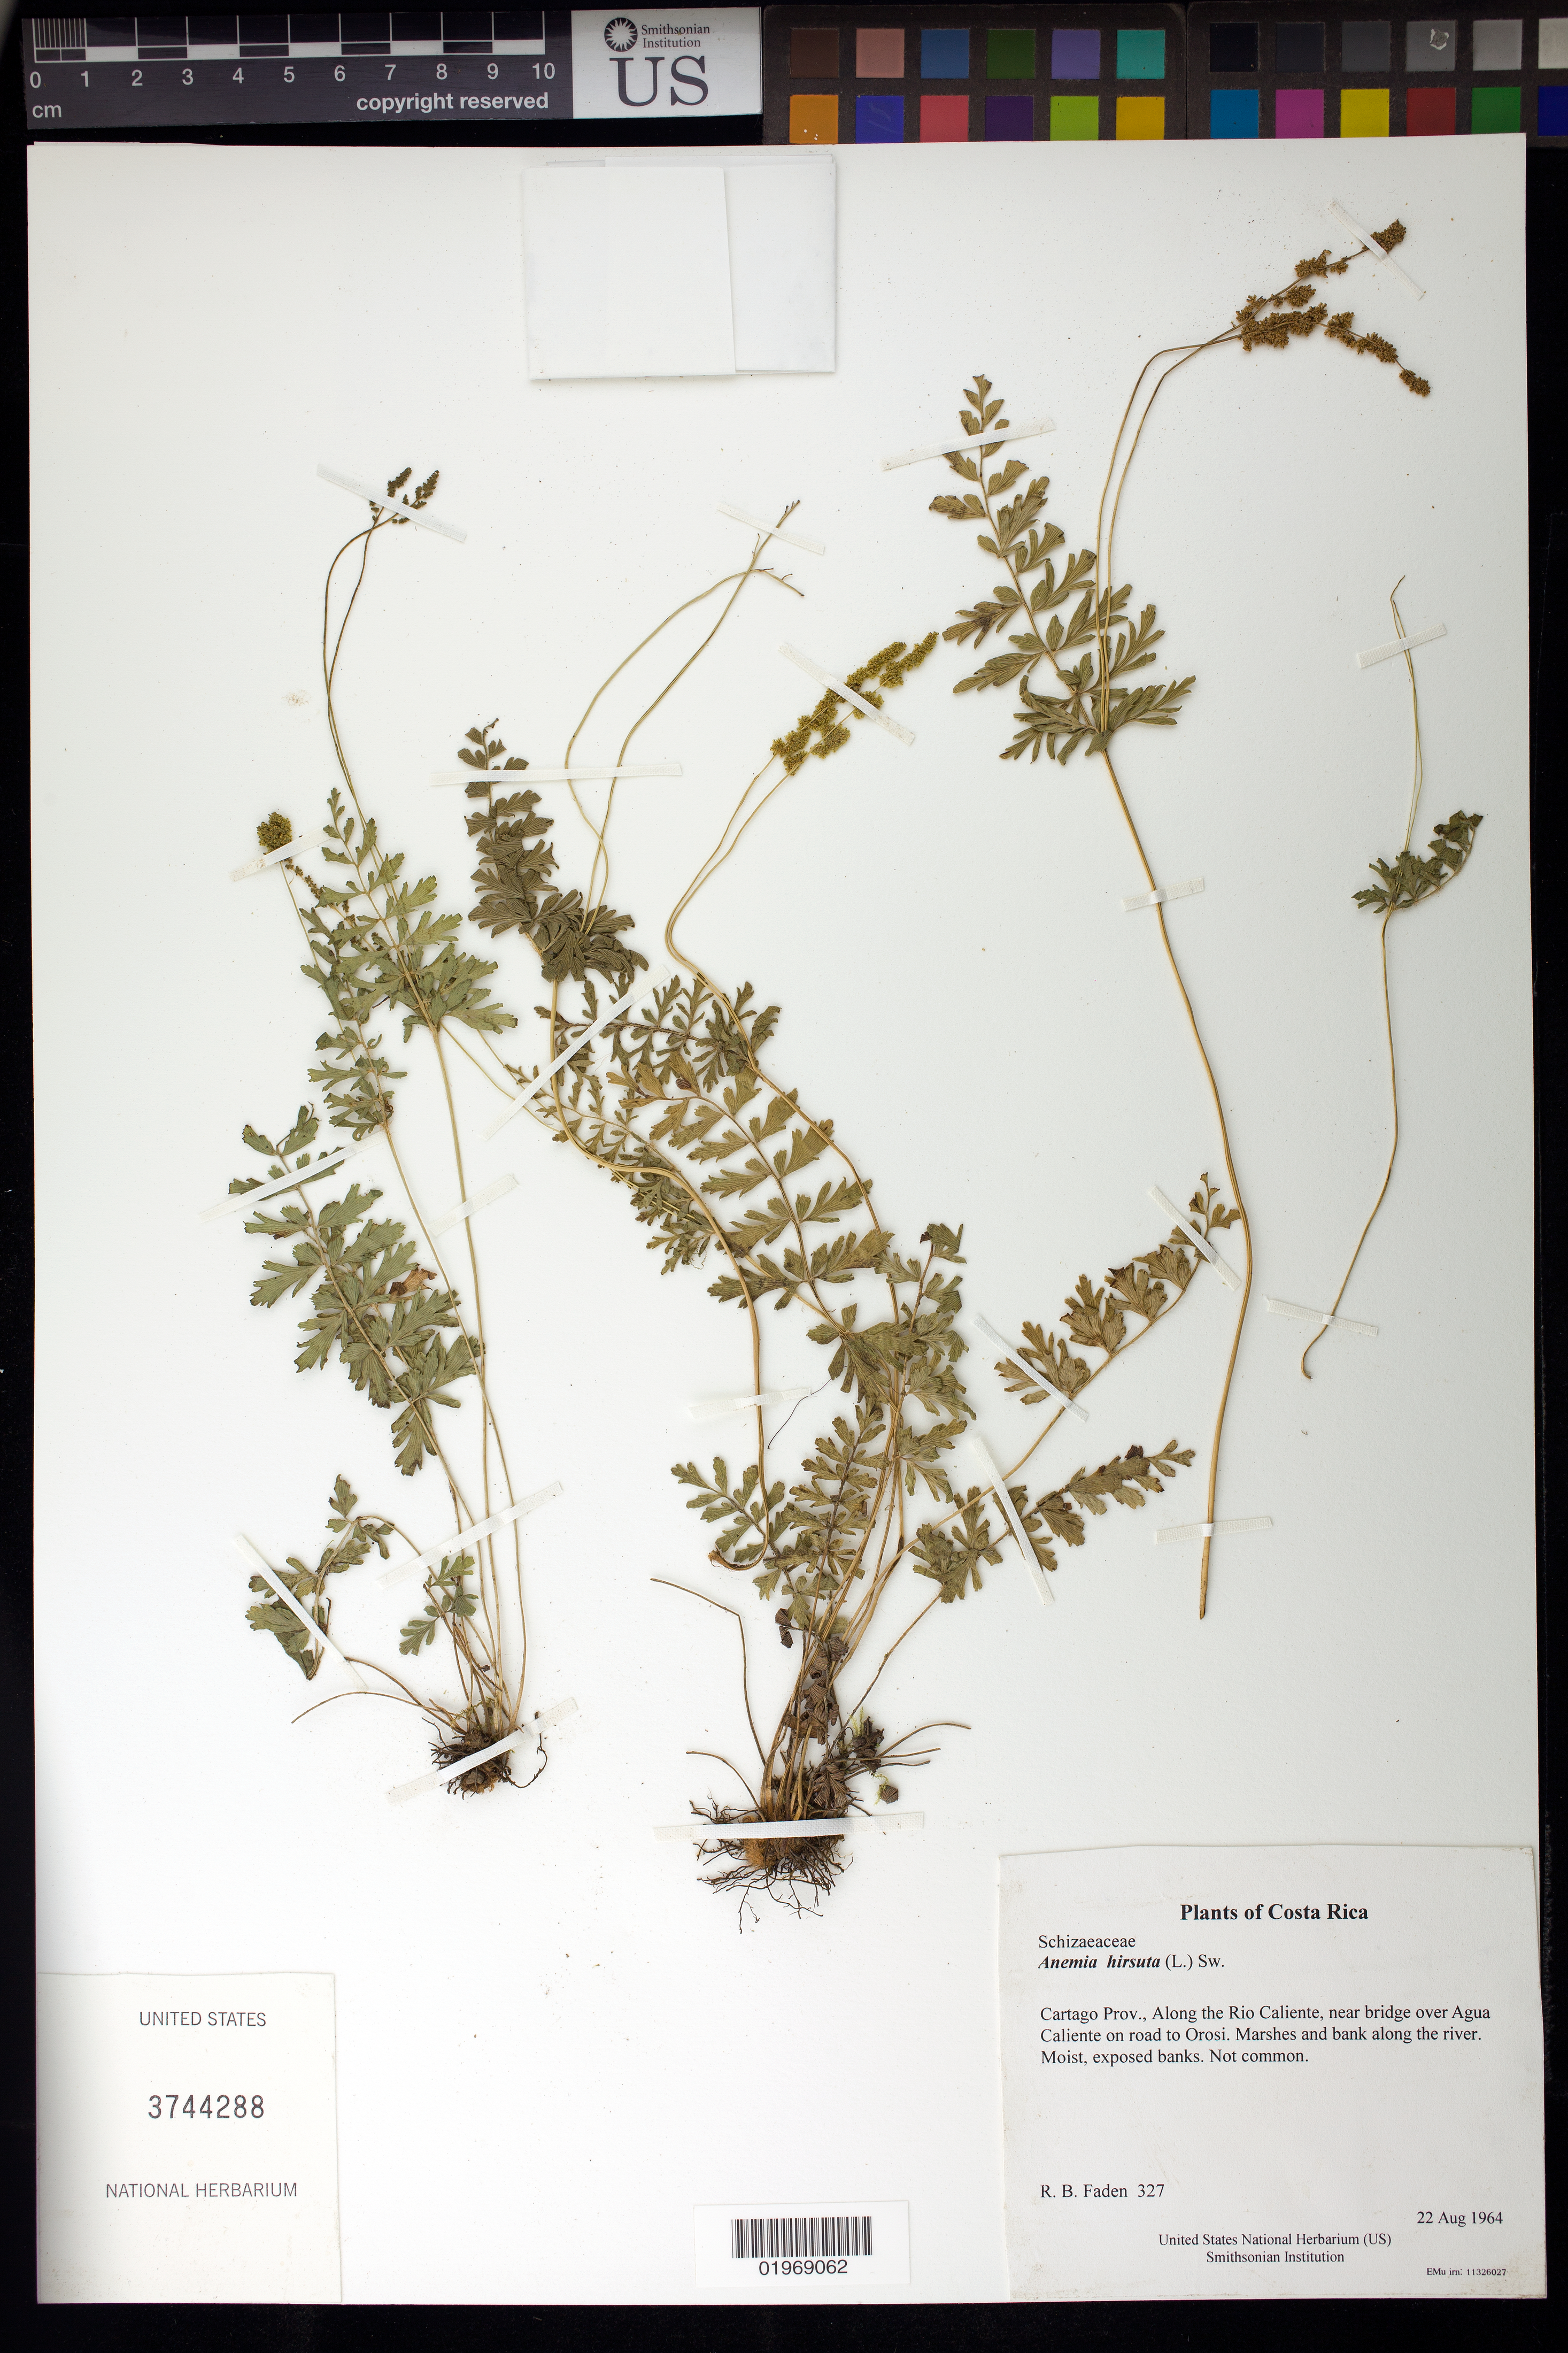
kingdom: Plantae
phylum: Tracheophyta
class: Polypodiopsida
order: Schizaeales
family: Anemiaceae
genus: Anemia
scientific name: Anemia hirsuta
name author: (L.) Sw.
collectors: R. B. Faden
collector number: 327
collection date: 1964-08-22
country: Costa Rica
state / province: Cartago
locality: Along the Rio Caliente, near bridge over Agua Caliente on road to Orosi. Marshes and bank along the river.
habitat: Moist exposed banks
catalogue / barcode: US 3744288